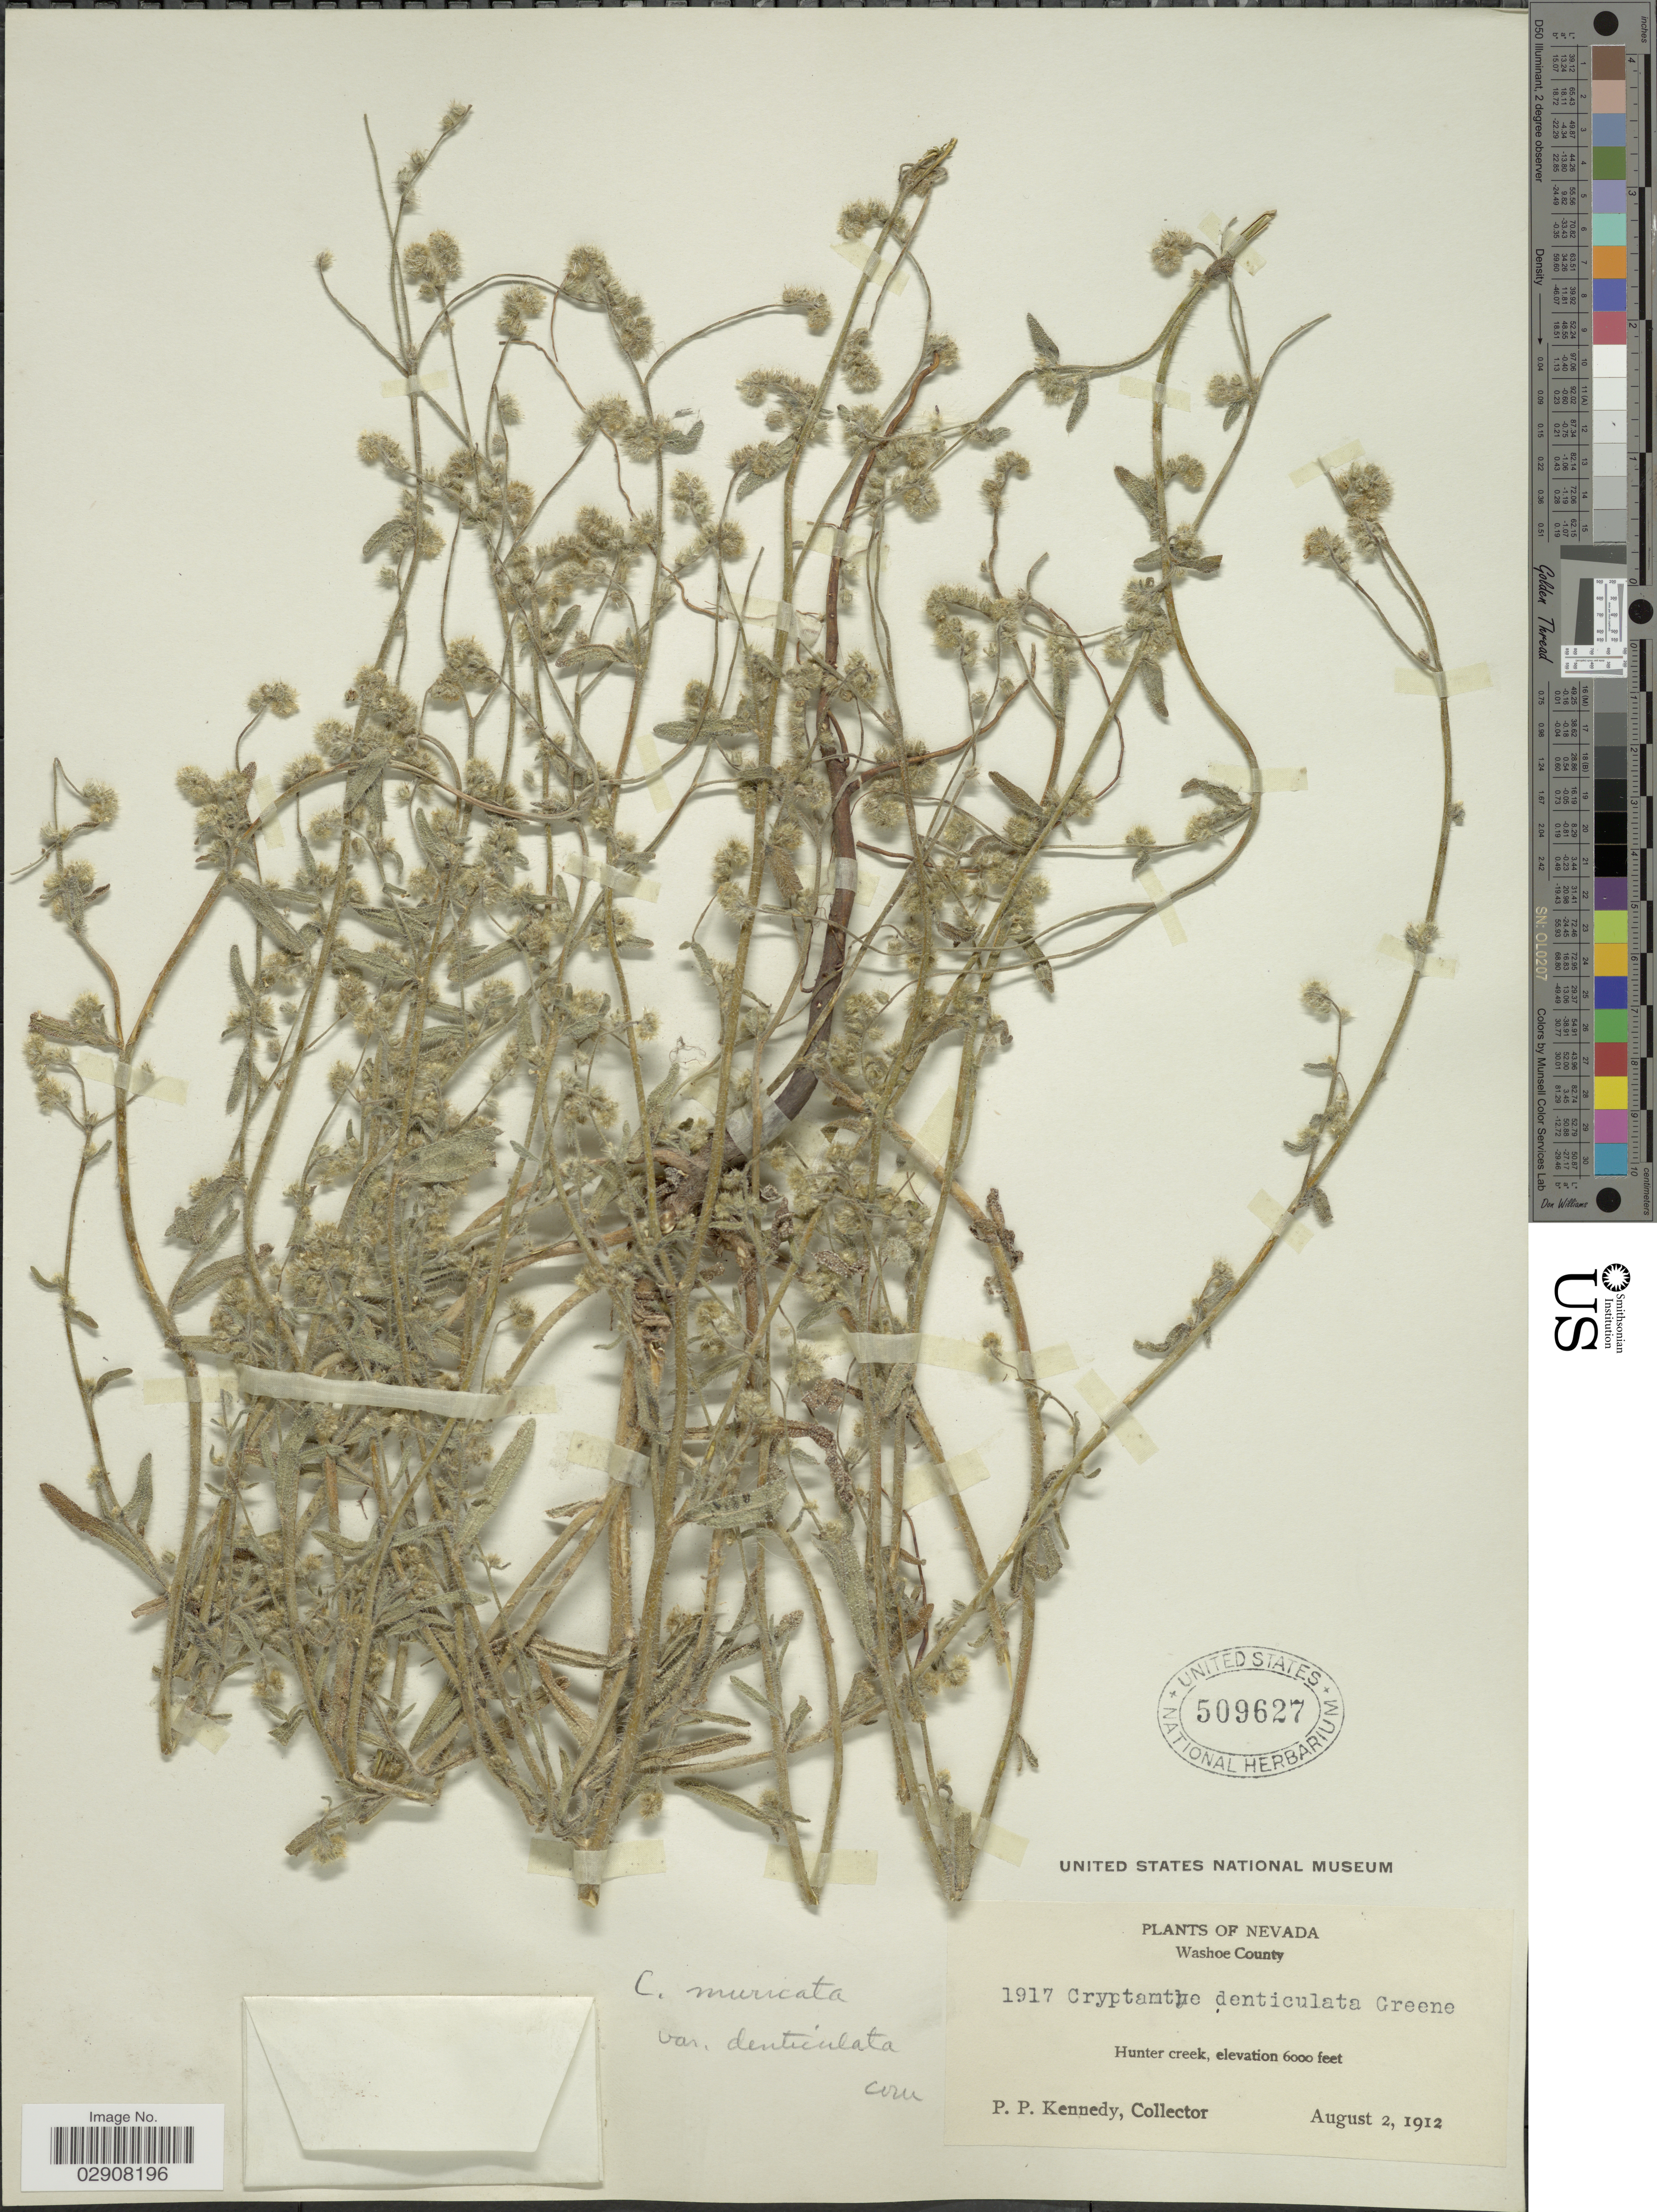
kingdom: Plantae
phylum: Tracheophyta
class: Magnoliopsida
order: Boraginales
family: Boraginaceae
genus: Cryptantha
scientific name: Cryptantha muricata var. denticulata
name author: (Greene) I.M. Johnst.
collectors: P. Kennedy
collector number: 1917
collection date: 1912-08-02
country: United States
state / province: Nevada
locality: Washoe County. Hunter Creek.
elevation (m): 1829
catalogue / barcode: US 509627